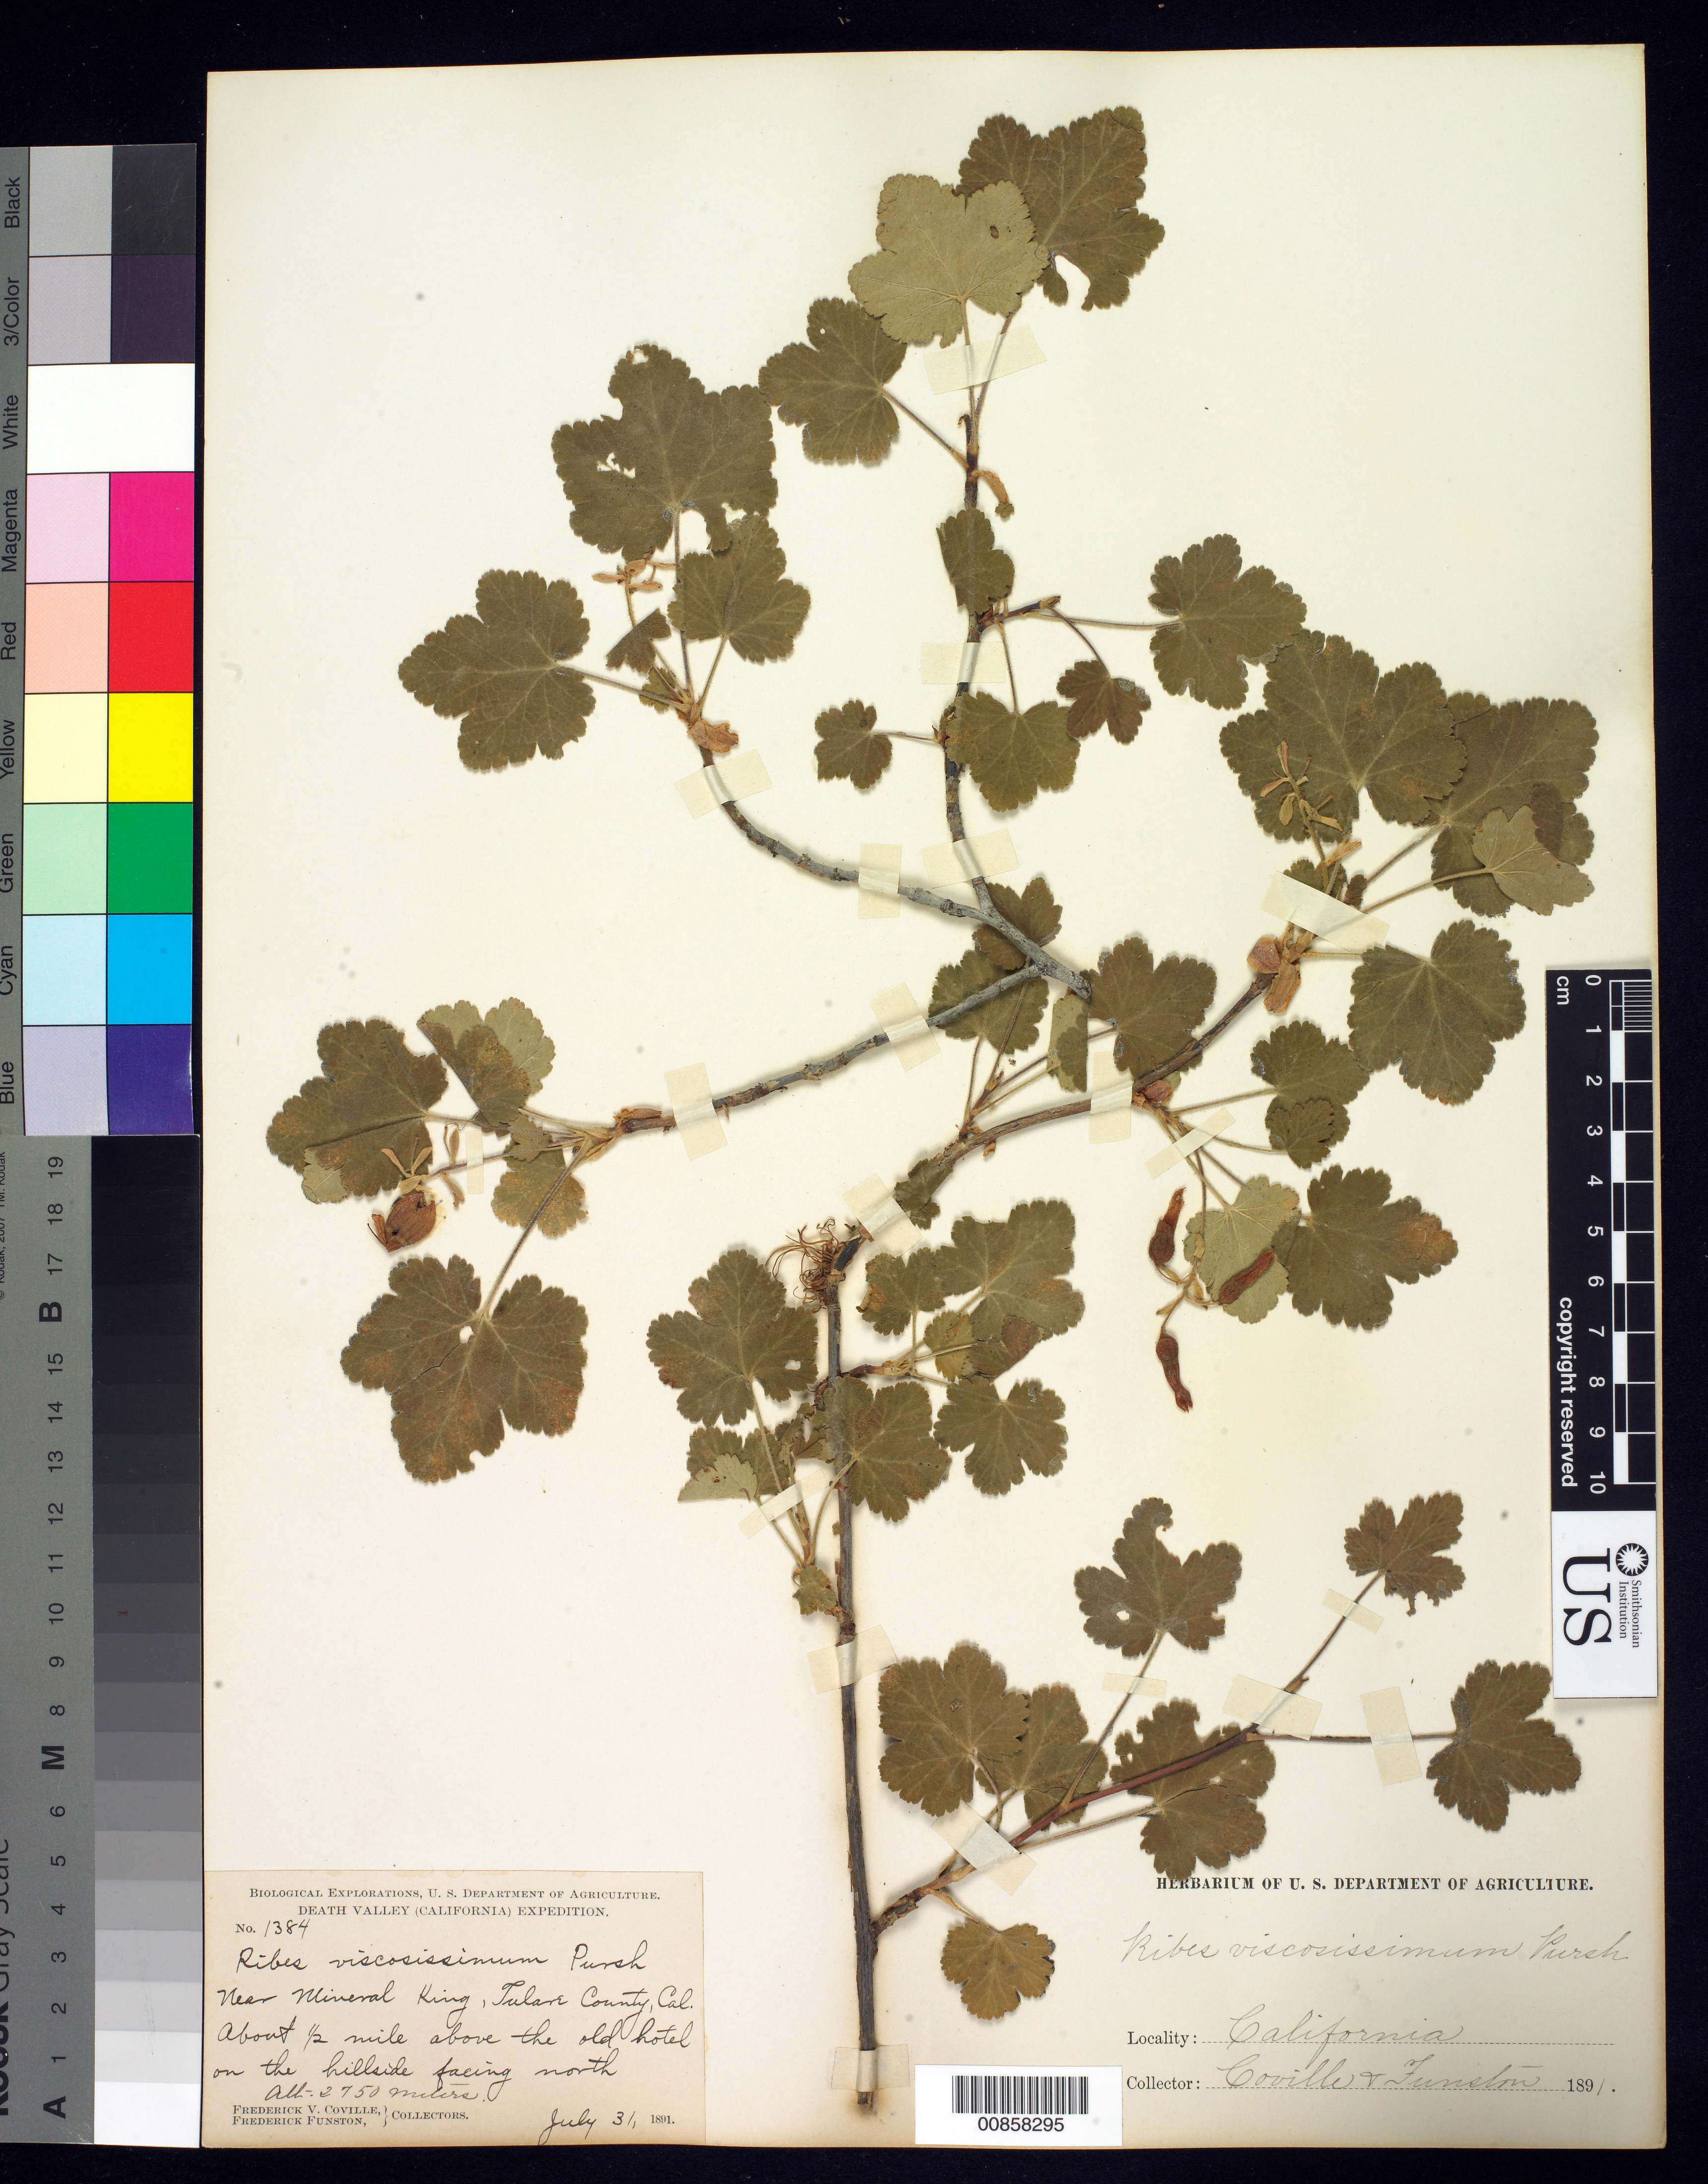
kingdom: Plantae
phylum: Tracheophyta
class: Magnoliopsida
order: Saxifragales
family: Grossulariaceae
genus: Ribes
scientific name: Ribes viscosissimum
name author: Pursh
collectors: F. V. Coville & F. Funston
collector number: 1384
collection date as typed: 31 Jul 1891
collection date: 1891-07-31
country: United States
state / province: California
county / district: Tulare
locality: Near Mineral King, about 1/2 mile above the old hotel on the illside facing north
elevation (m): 2750